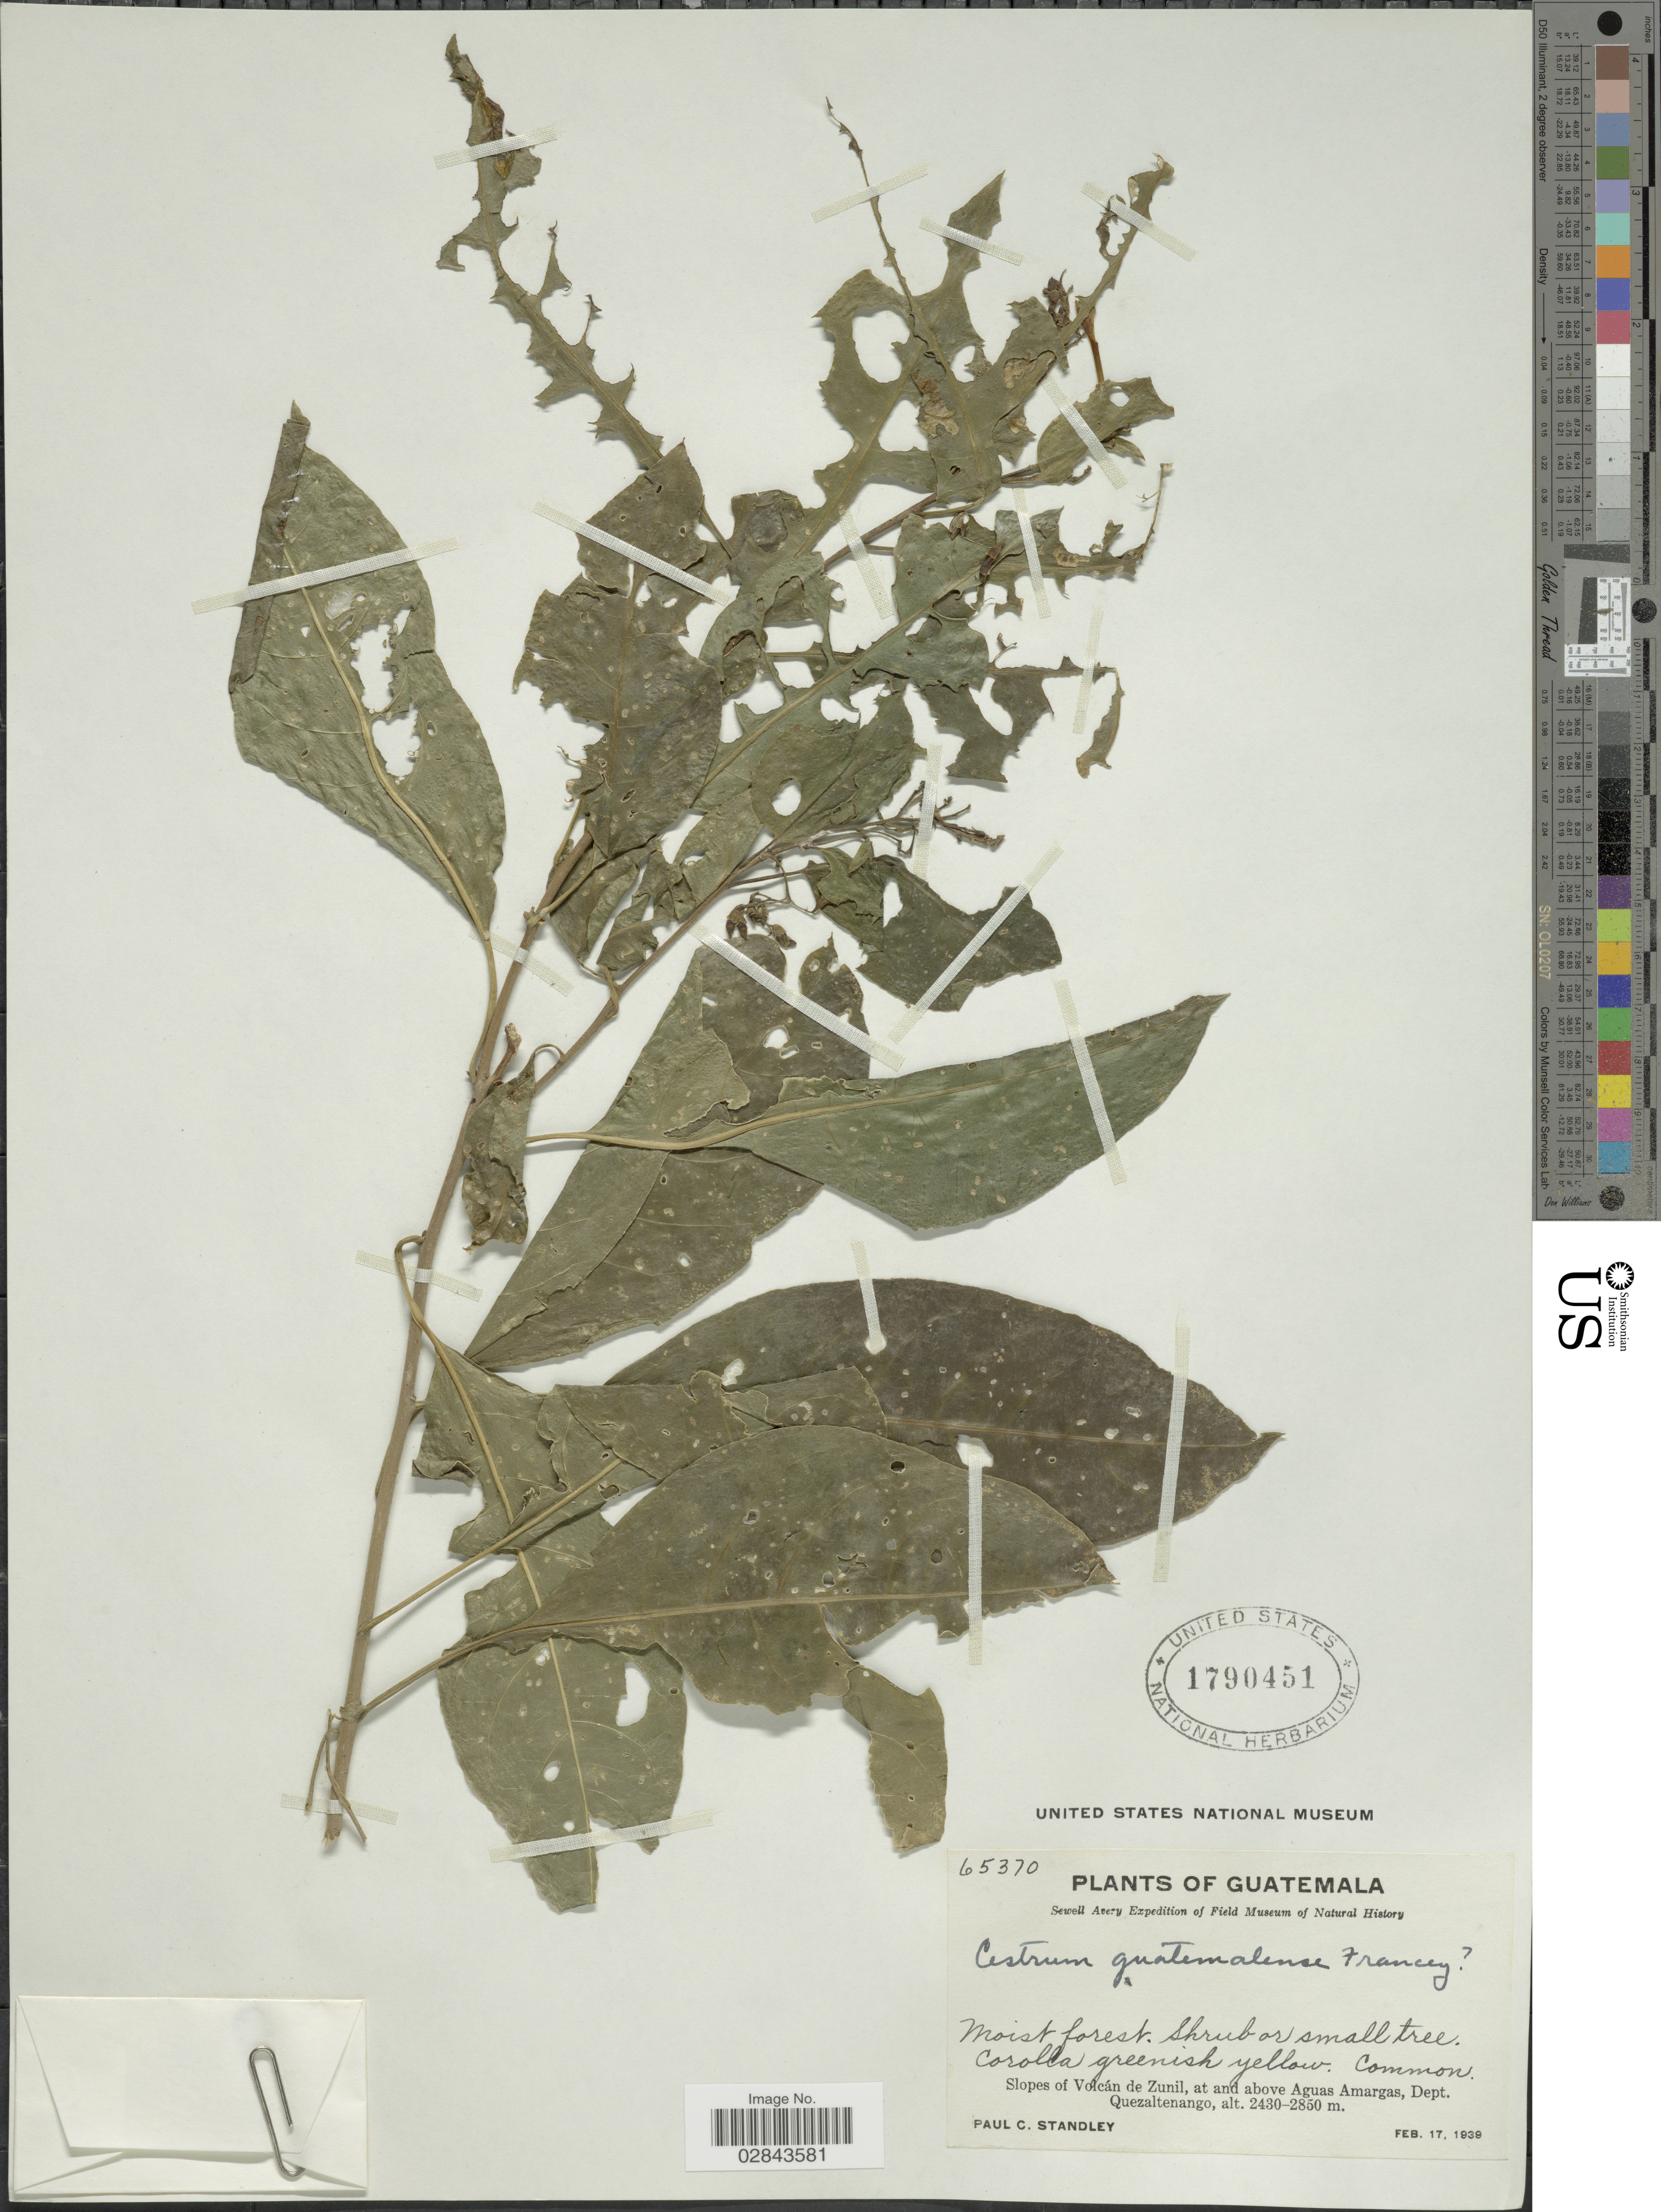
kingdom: Plantae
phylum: Tracheophyta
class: Magnoliopsida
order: Solanales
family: Solanaceae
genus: Cestrum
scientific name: Cestrum guatemalense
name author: Francey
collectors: P. C. Standley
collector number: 65370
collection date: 1939-02-17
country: Guatemala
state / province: Quetzaltenango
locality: Slopes of Volcán de Zunil, at and above Aguas Amargas, Dept. Quezaltenango.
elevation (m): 2430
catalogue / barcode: US 1790451